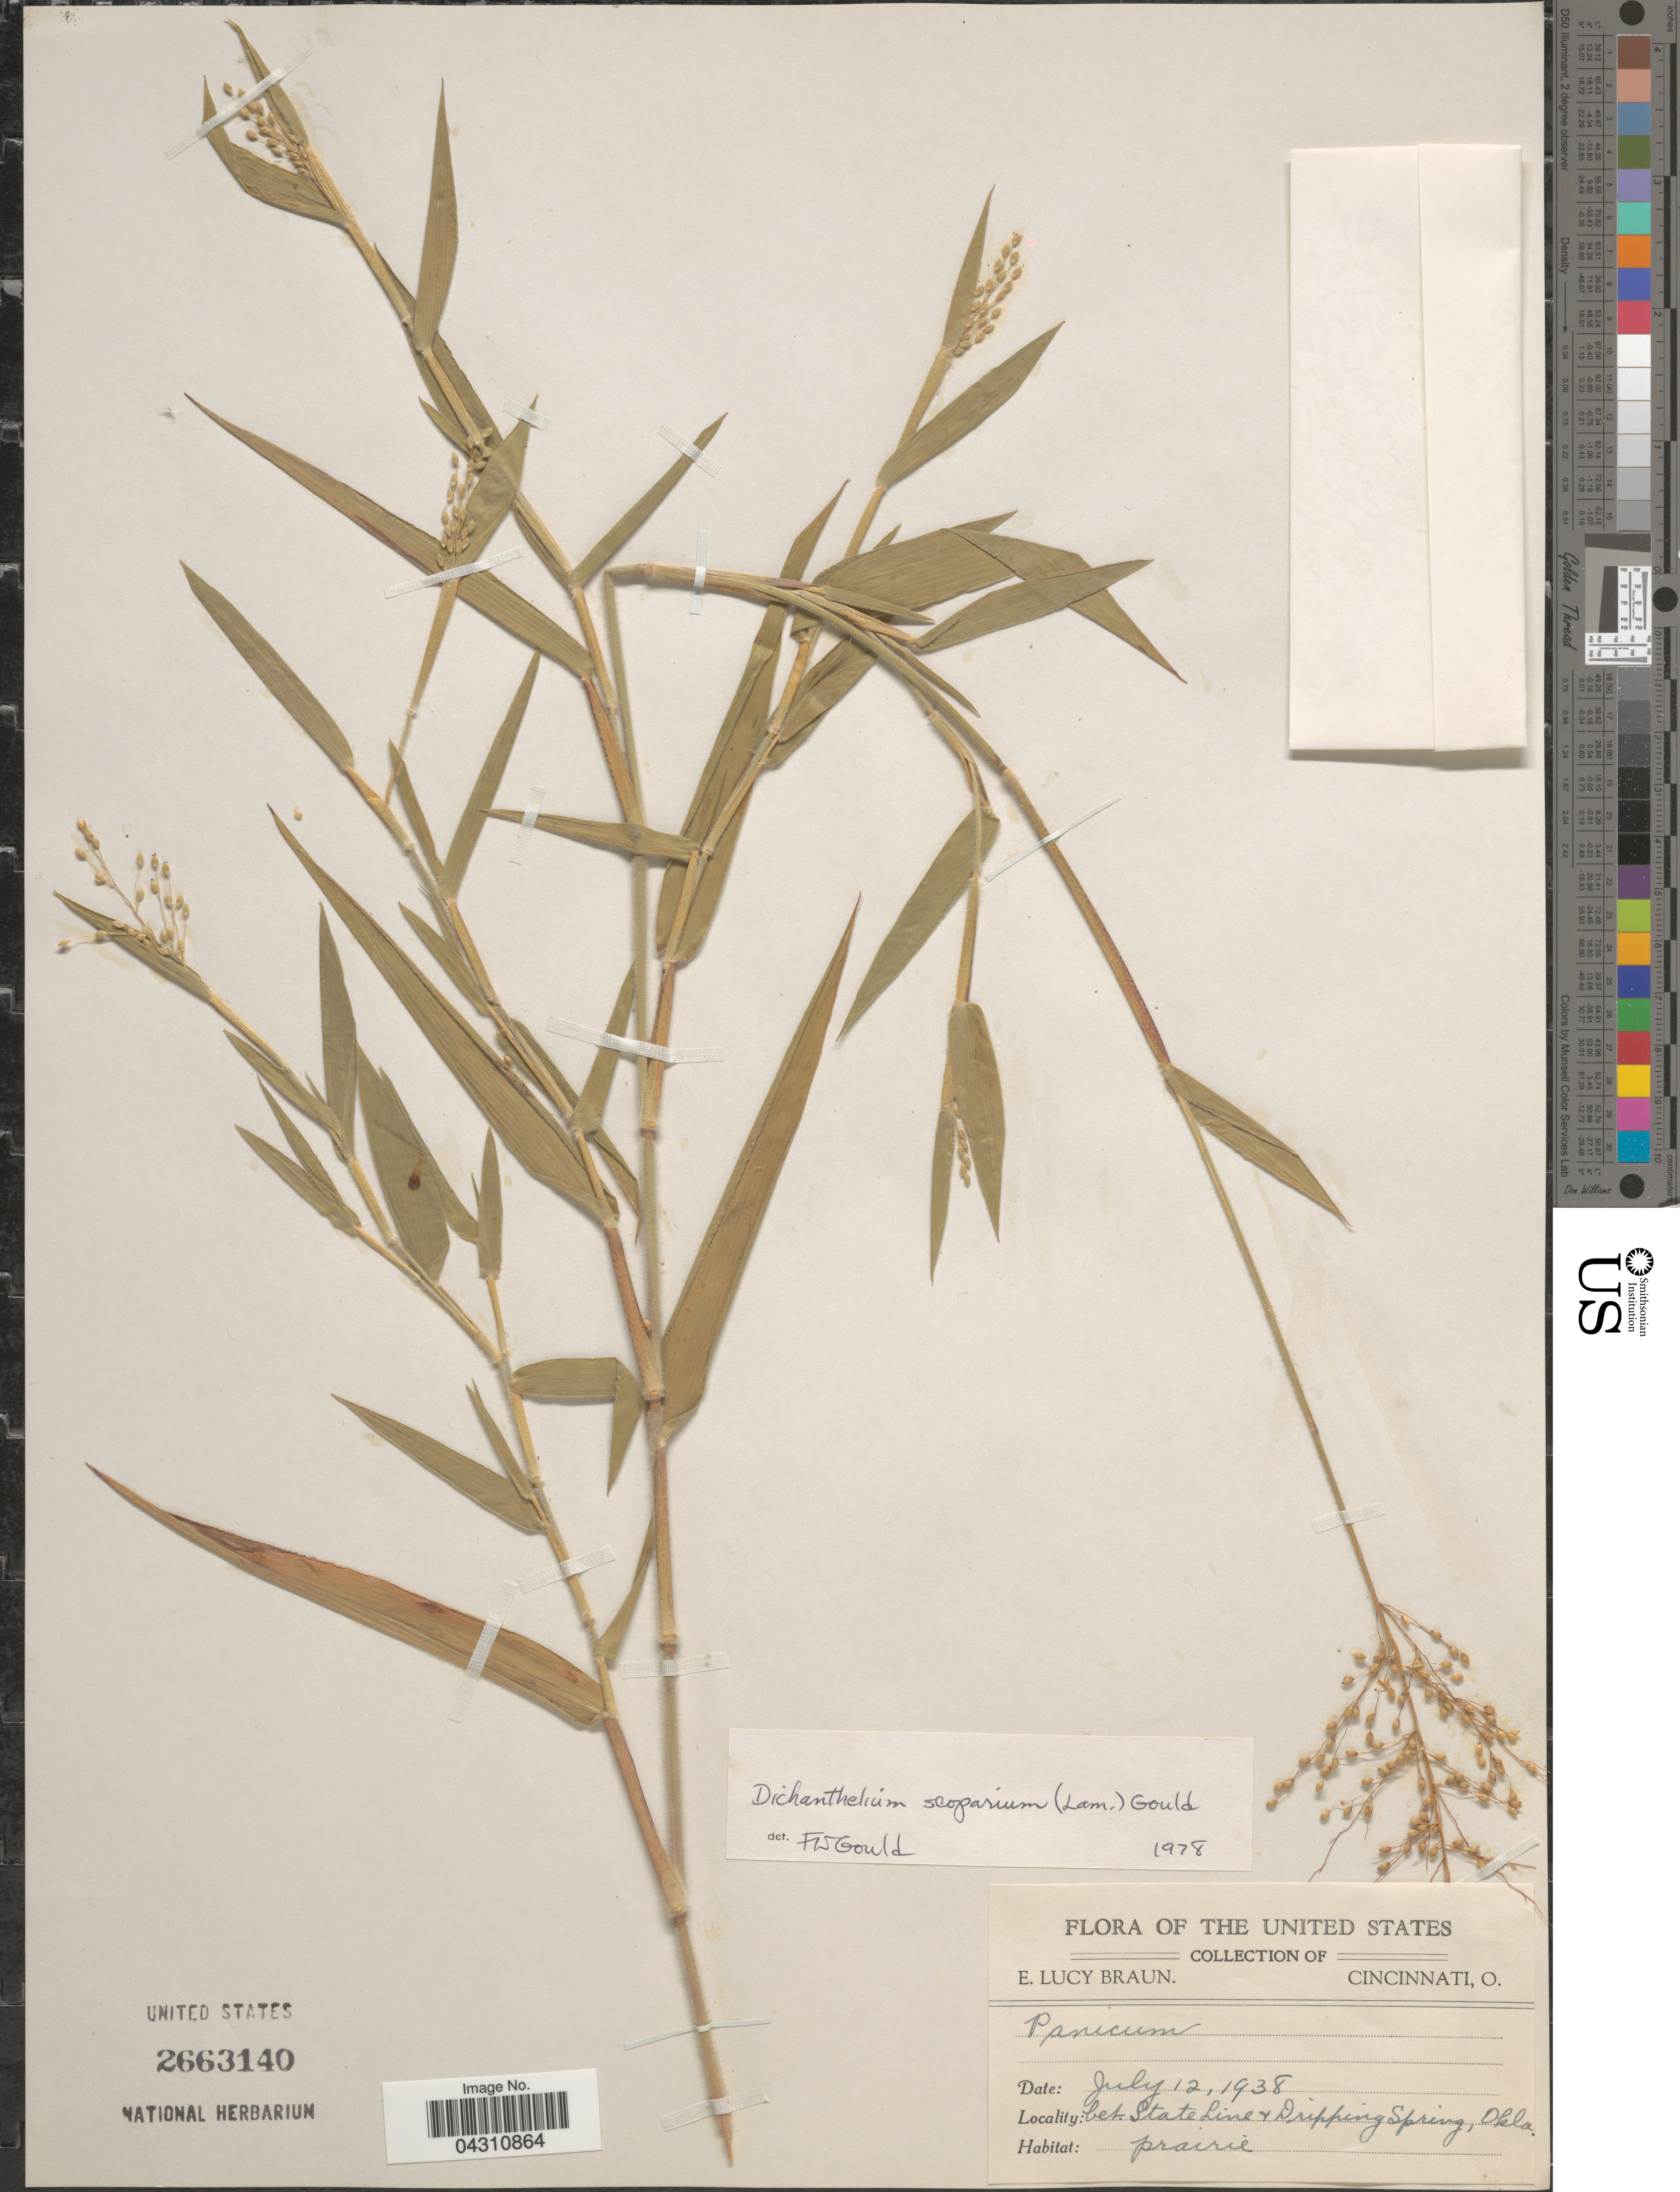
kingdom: Plantae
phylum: Tracheophyta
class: Liliopsida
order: Poales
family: Poaceae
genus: Dichanthelium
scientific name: Dichanthelium scoparium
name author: (Lam.) Gould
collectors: E. L. Braun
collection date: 1938-07-12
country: United States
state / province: Oklahoma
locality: Bet. State Line Dripping Spring.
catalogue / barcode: US 2661340